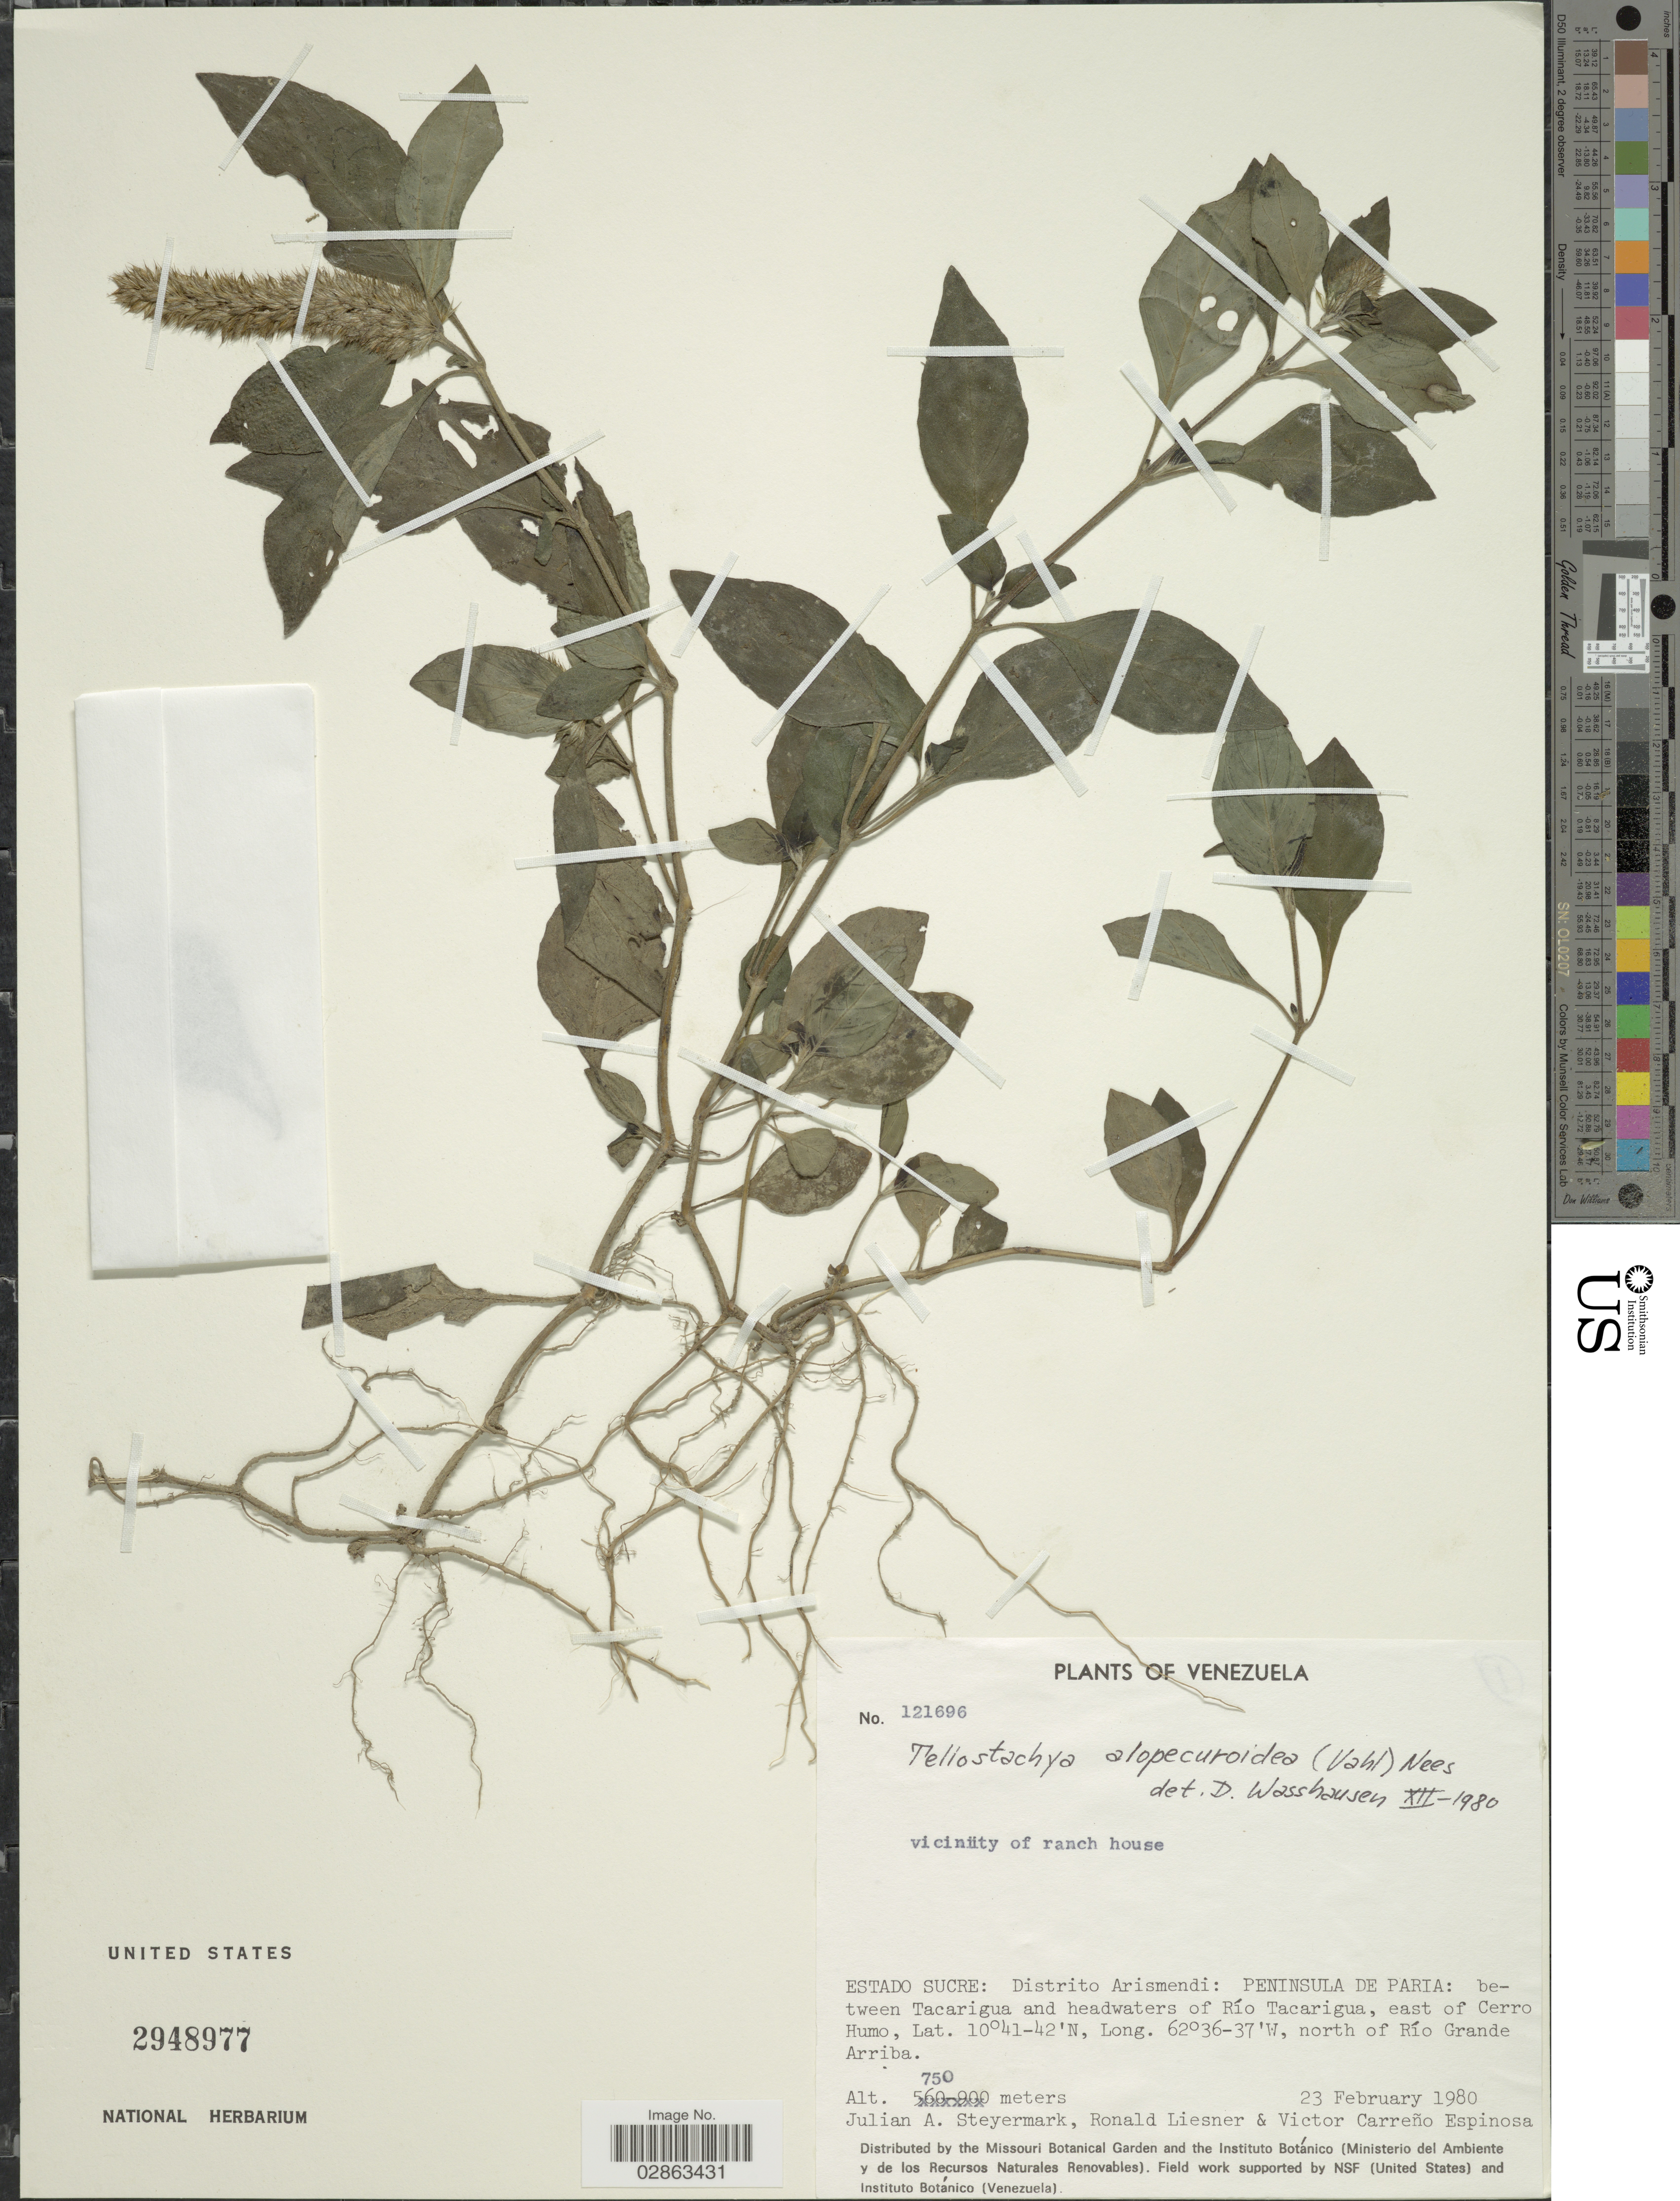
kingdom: Plantae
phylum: Tracheophyta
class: Magnoliopsida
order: Lamiales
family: Acanthaceae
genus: Teliostachya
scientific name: Teliostachya alopecuroidea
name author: (Vahl) Nees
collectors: J. Steyermark, R. L. Liesner & V. Espinosa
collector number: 121696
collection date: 1980-02-23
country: Venezuela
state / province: Sucre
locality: Estado Sucre: Distrito Arismendi: Peninsula de Paria: between Tacarigua and headwaters of Río Tacarigua, east of Cerro Humo, north of Río Grande Arriba.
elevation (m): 750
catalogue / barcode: US 2948977